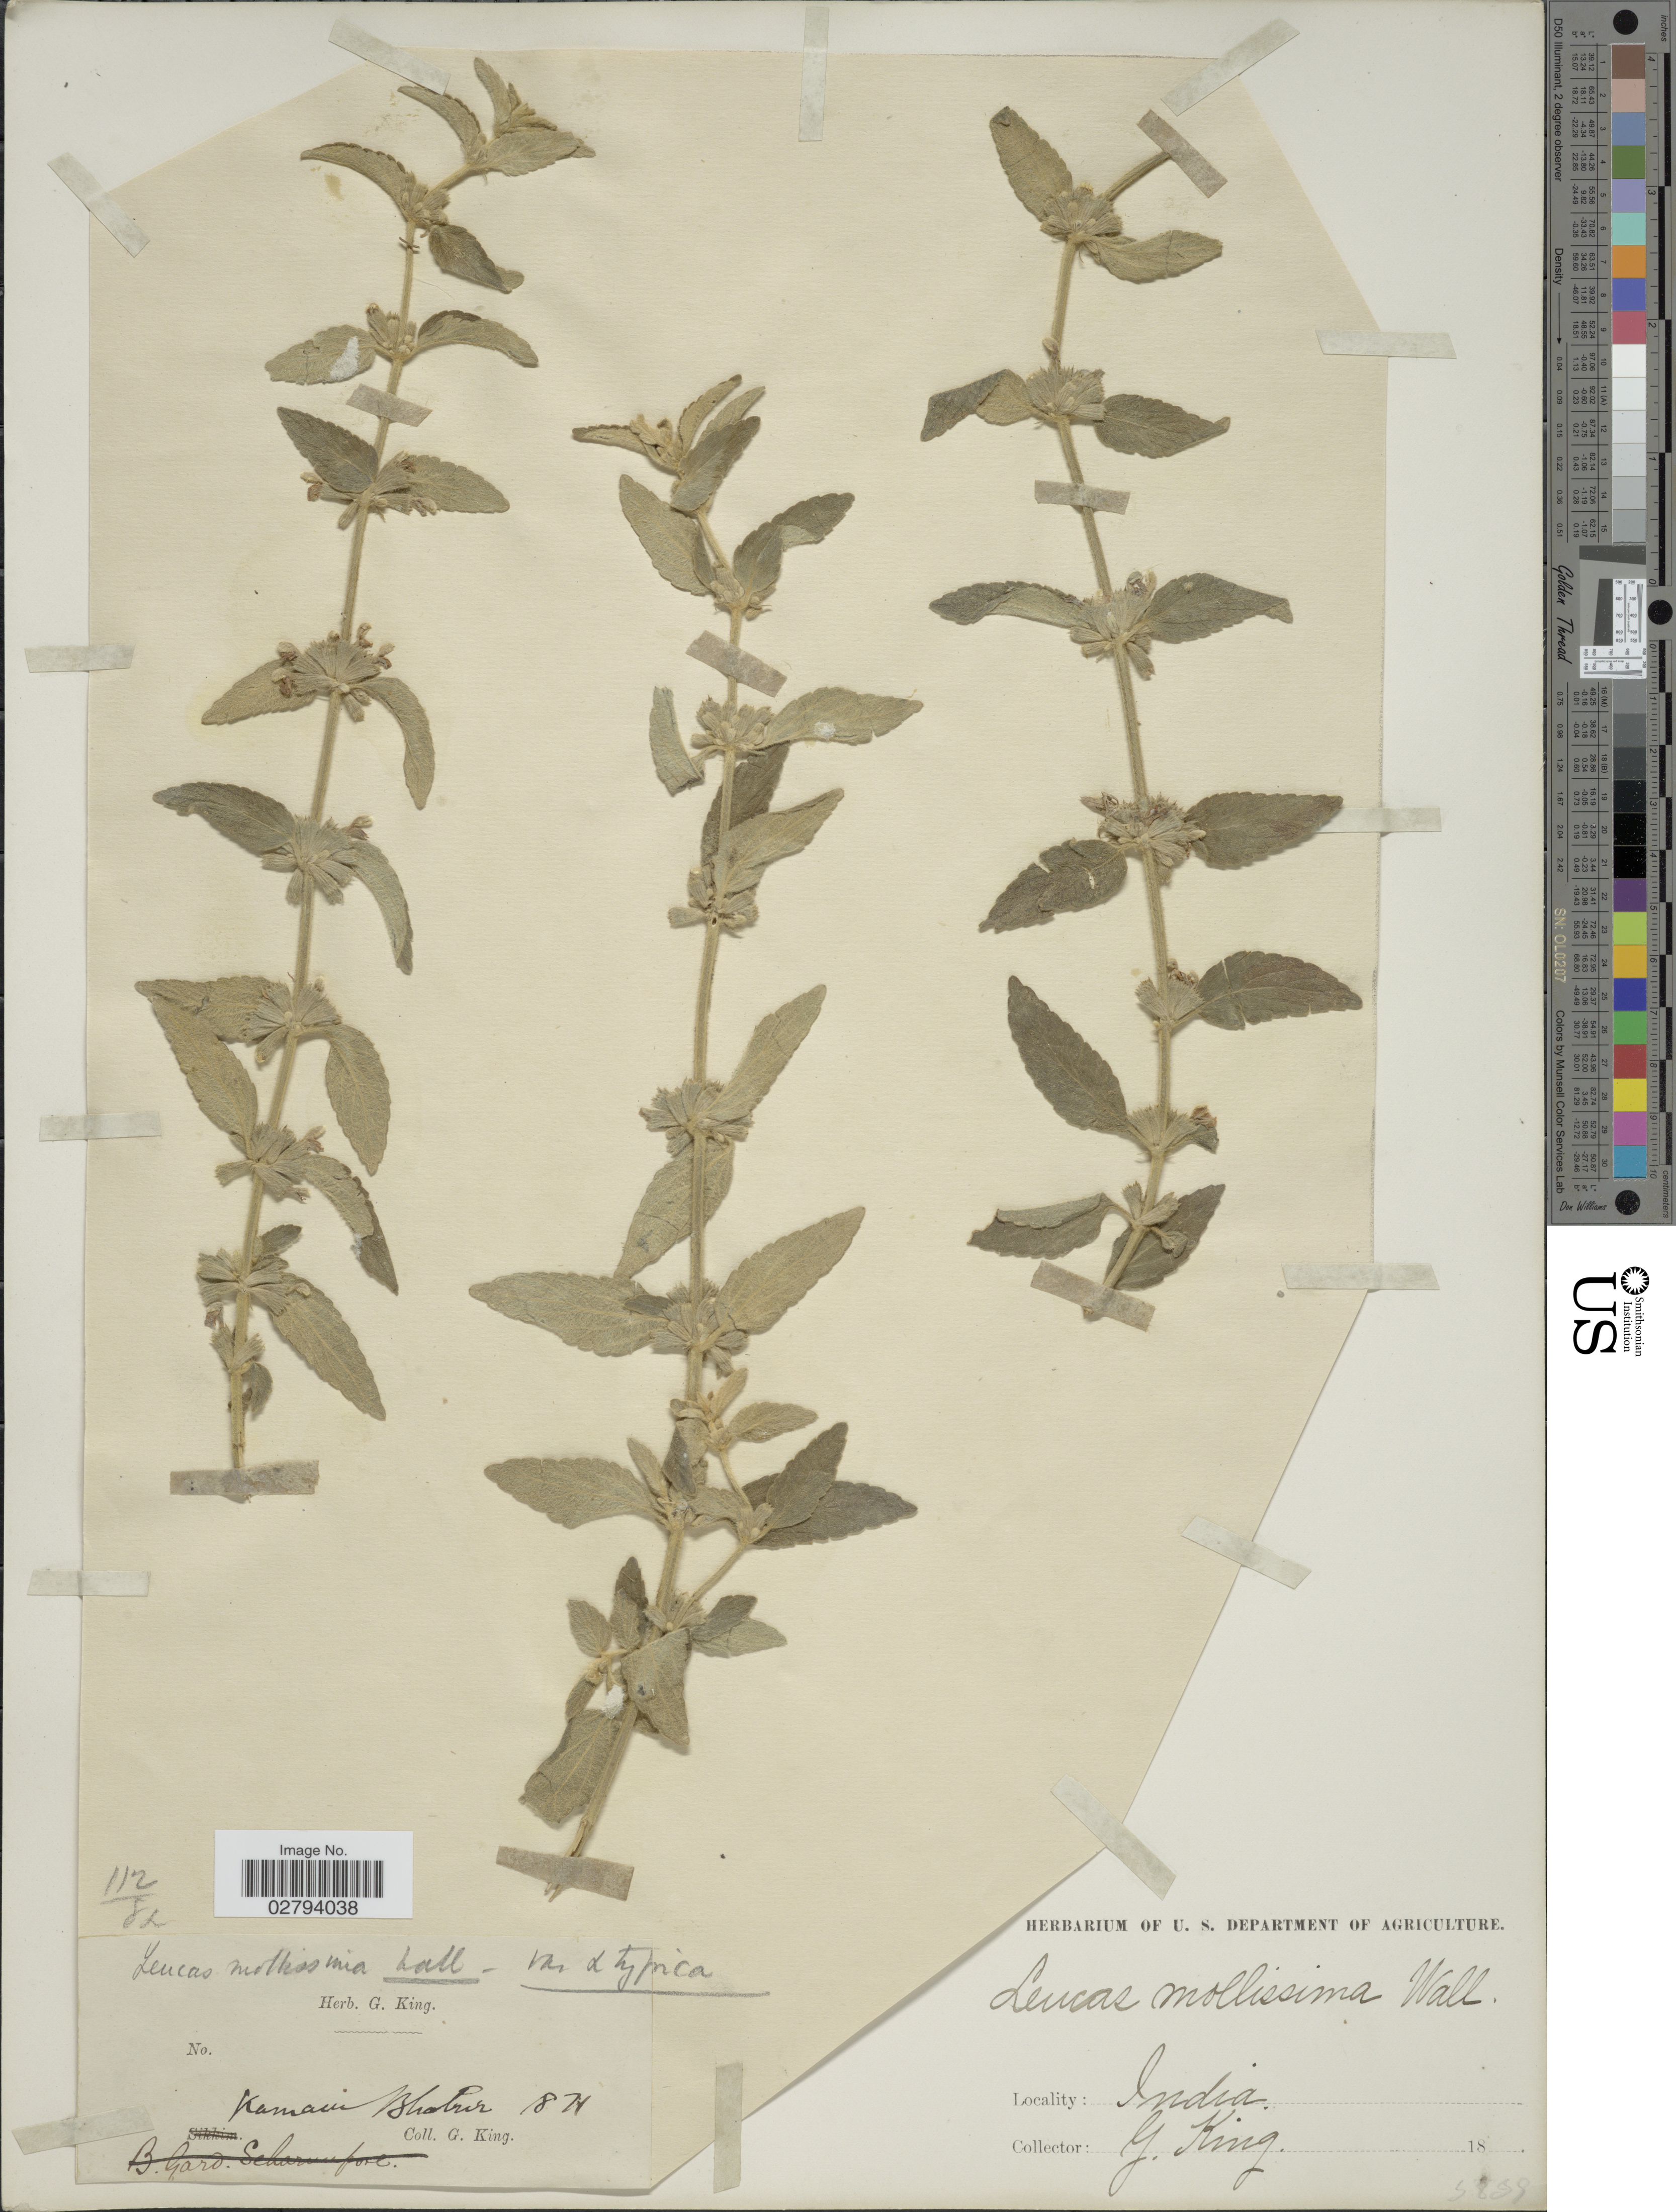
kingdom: Plantae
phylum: Tracheophyta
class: Magnoliopsida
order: Lamiales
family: Lamiaceae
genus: Leucas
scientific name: Leucas mollissima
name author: Gürke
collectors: G. King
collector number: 112/82?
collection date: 1871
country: India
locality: Kamain Shabrer.